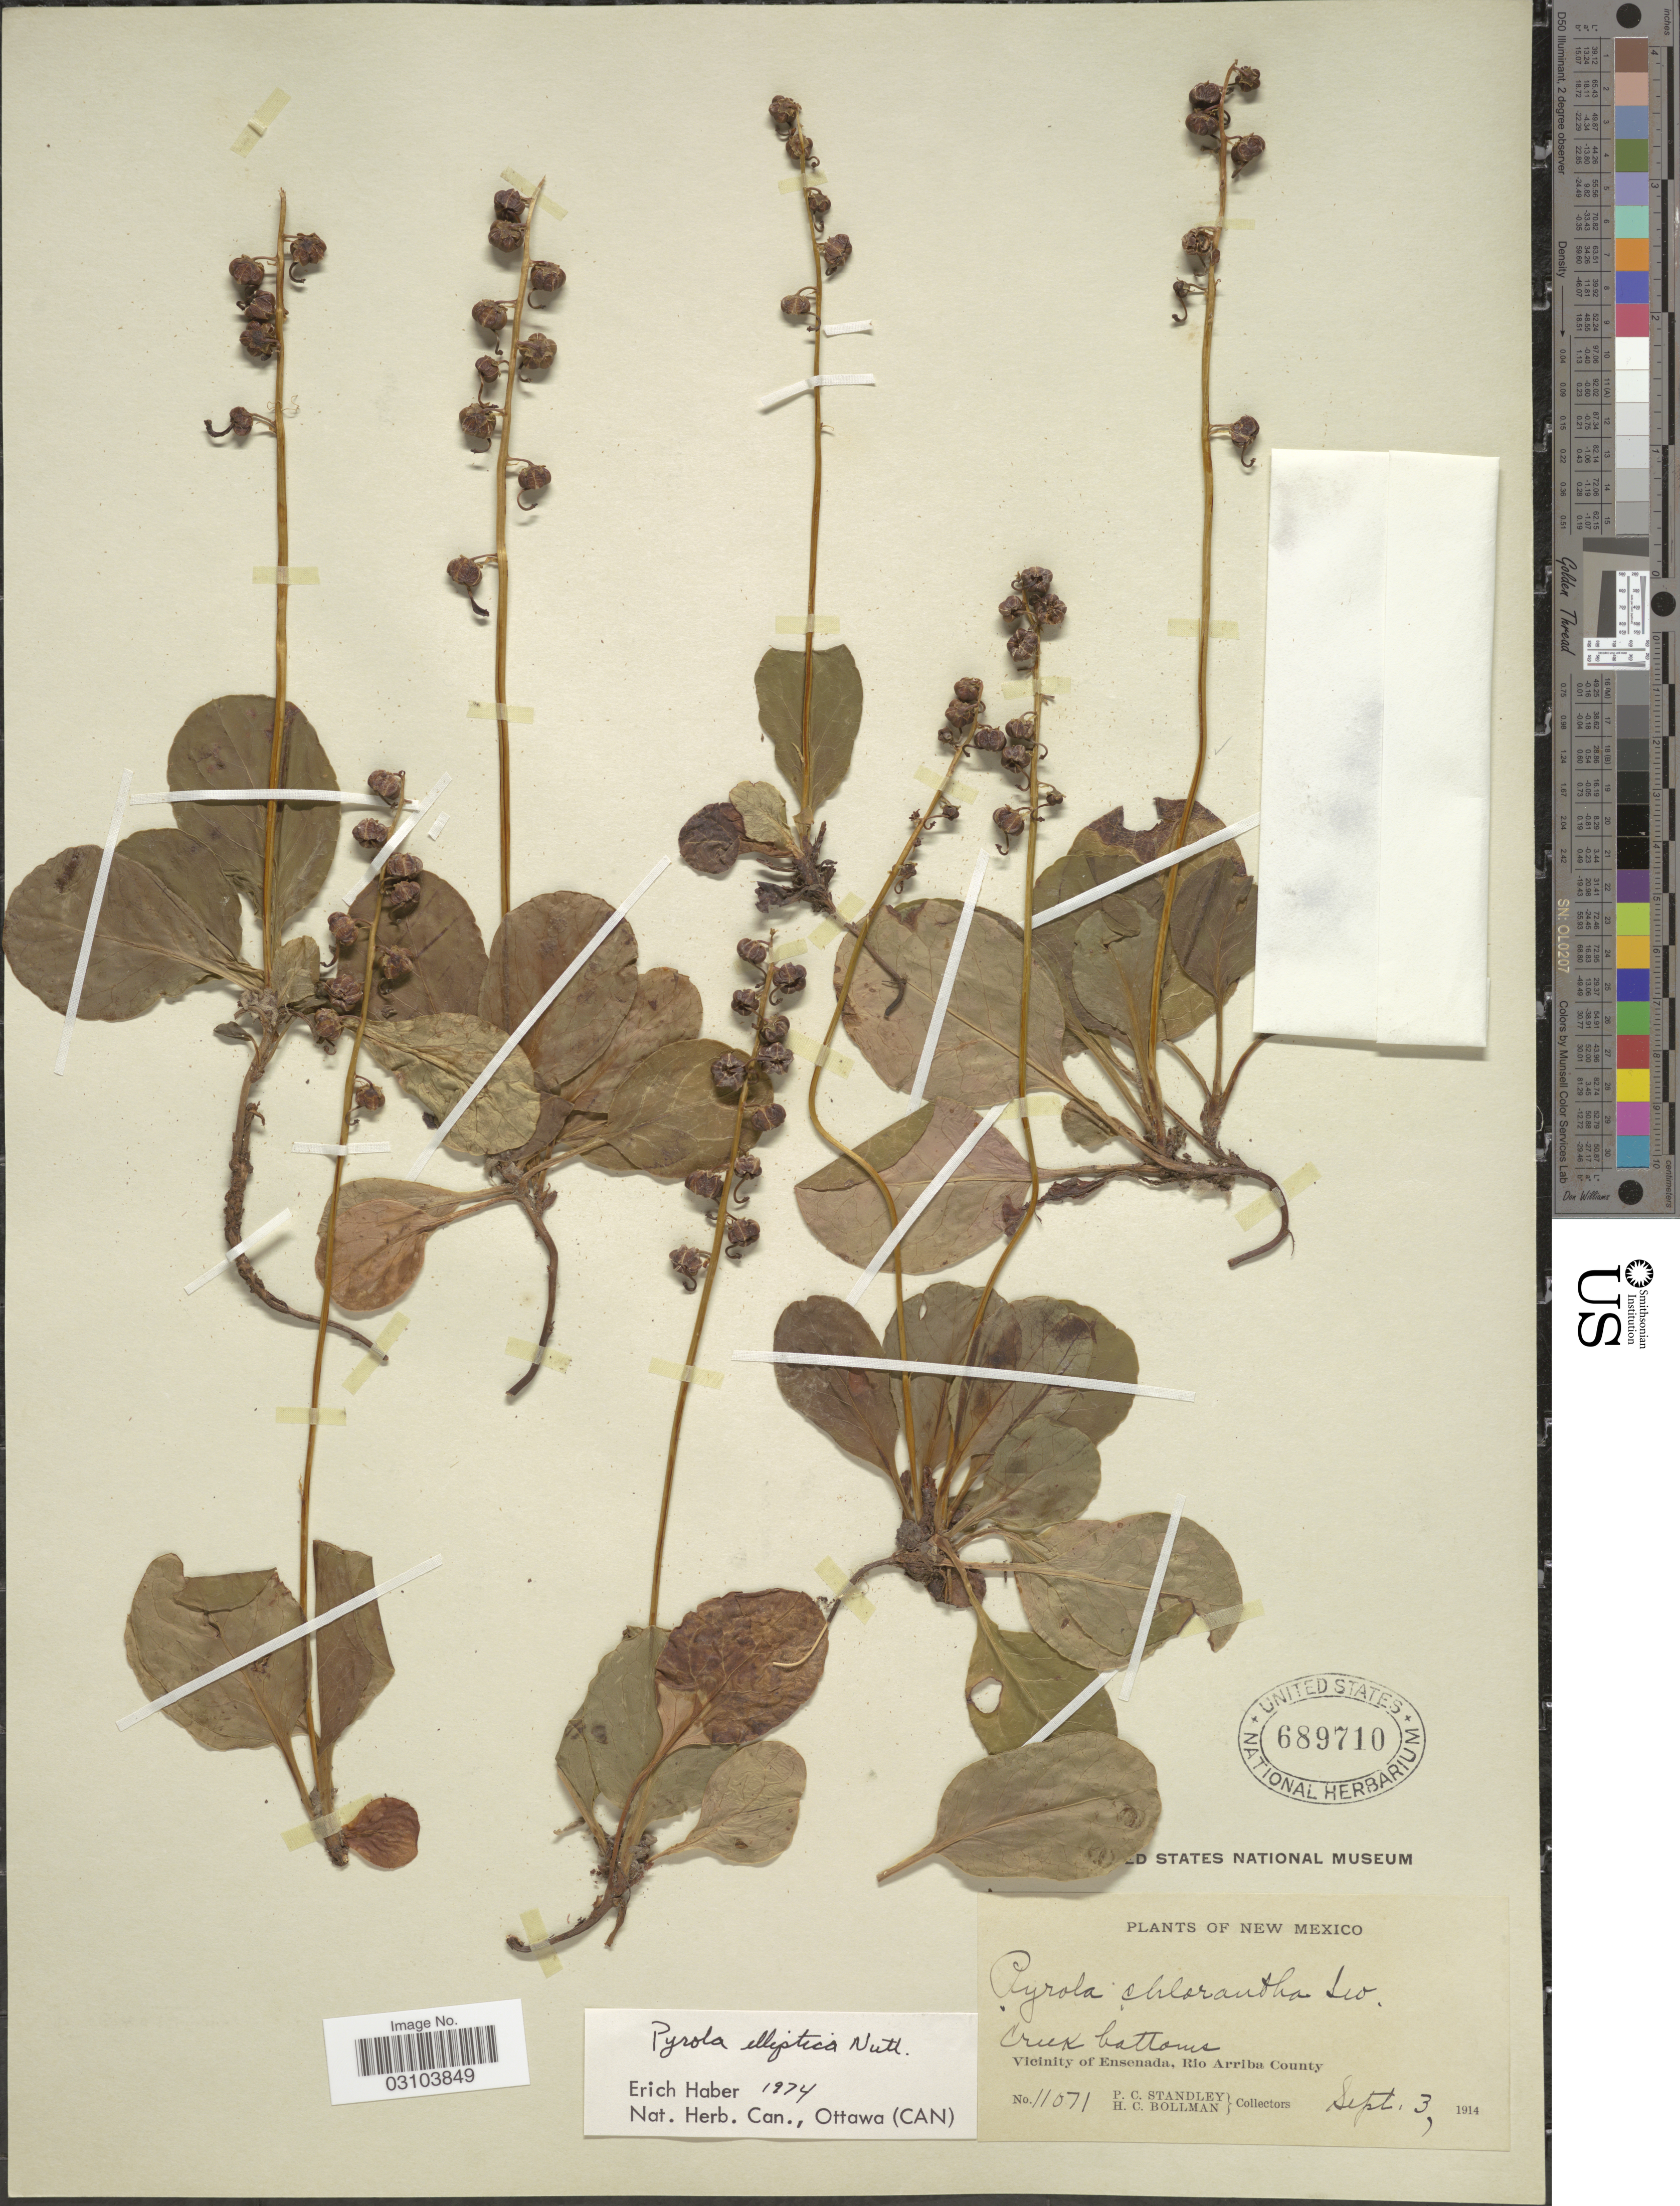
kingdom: Plantae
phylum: Tracheophyta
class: Magnoliopsida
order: Ericales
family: Ericaceae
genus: Pyrola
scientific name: Pyrola elliptica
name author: Nutt.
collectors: P. C. Standley & H. C. Bollman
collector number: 11071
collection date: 1914-09-03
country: United States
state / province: New Mexico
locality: Creek bottoms. Vicinity of Ensenada, Rio Arriba County.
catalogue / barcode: US 689710